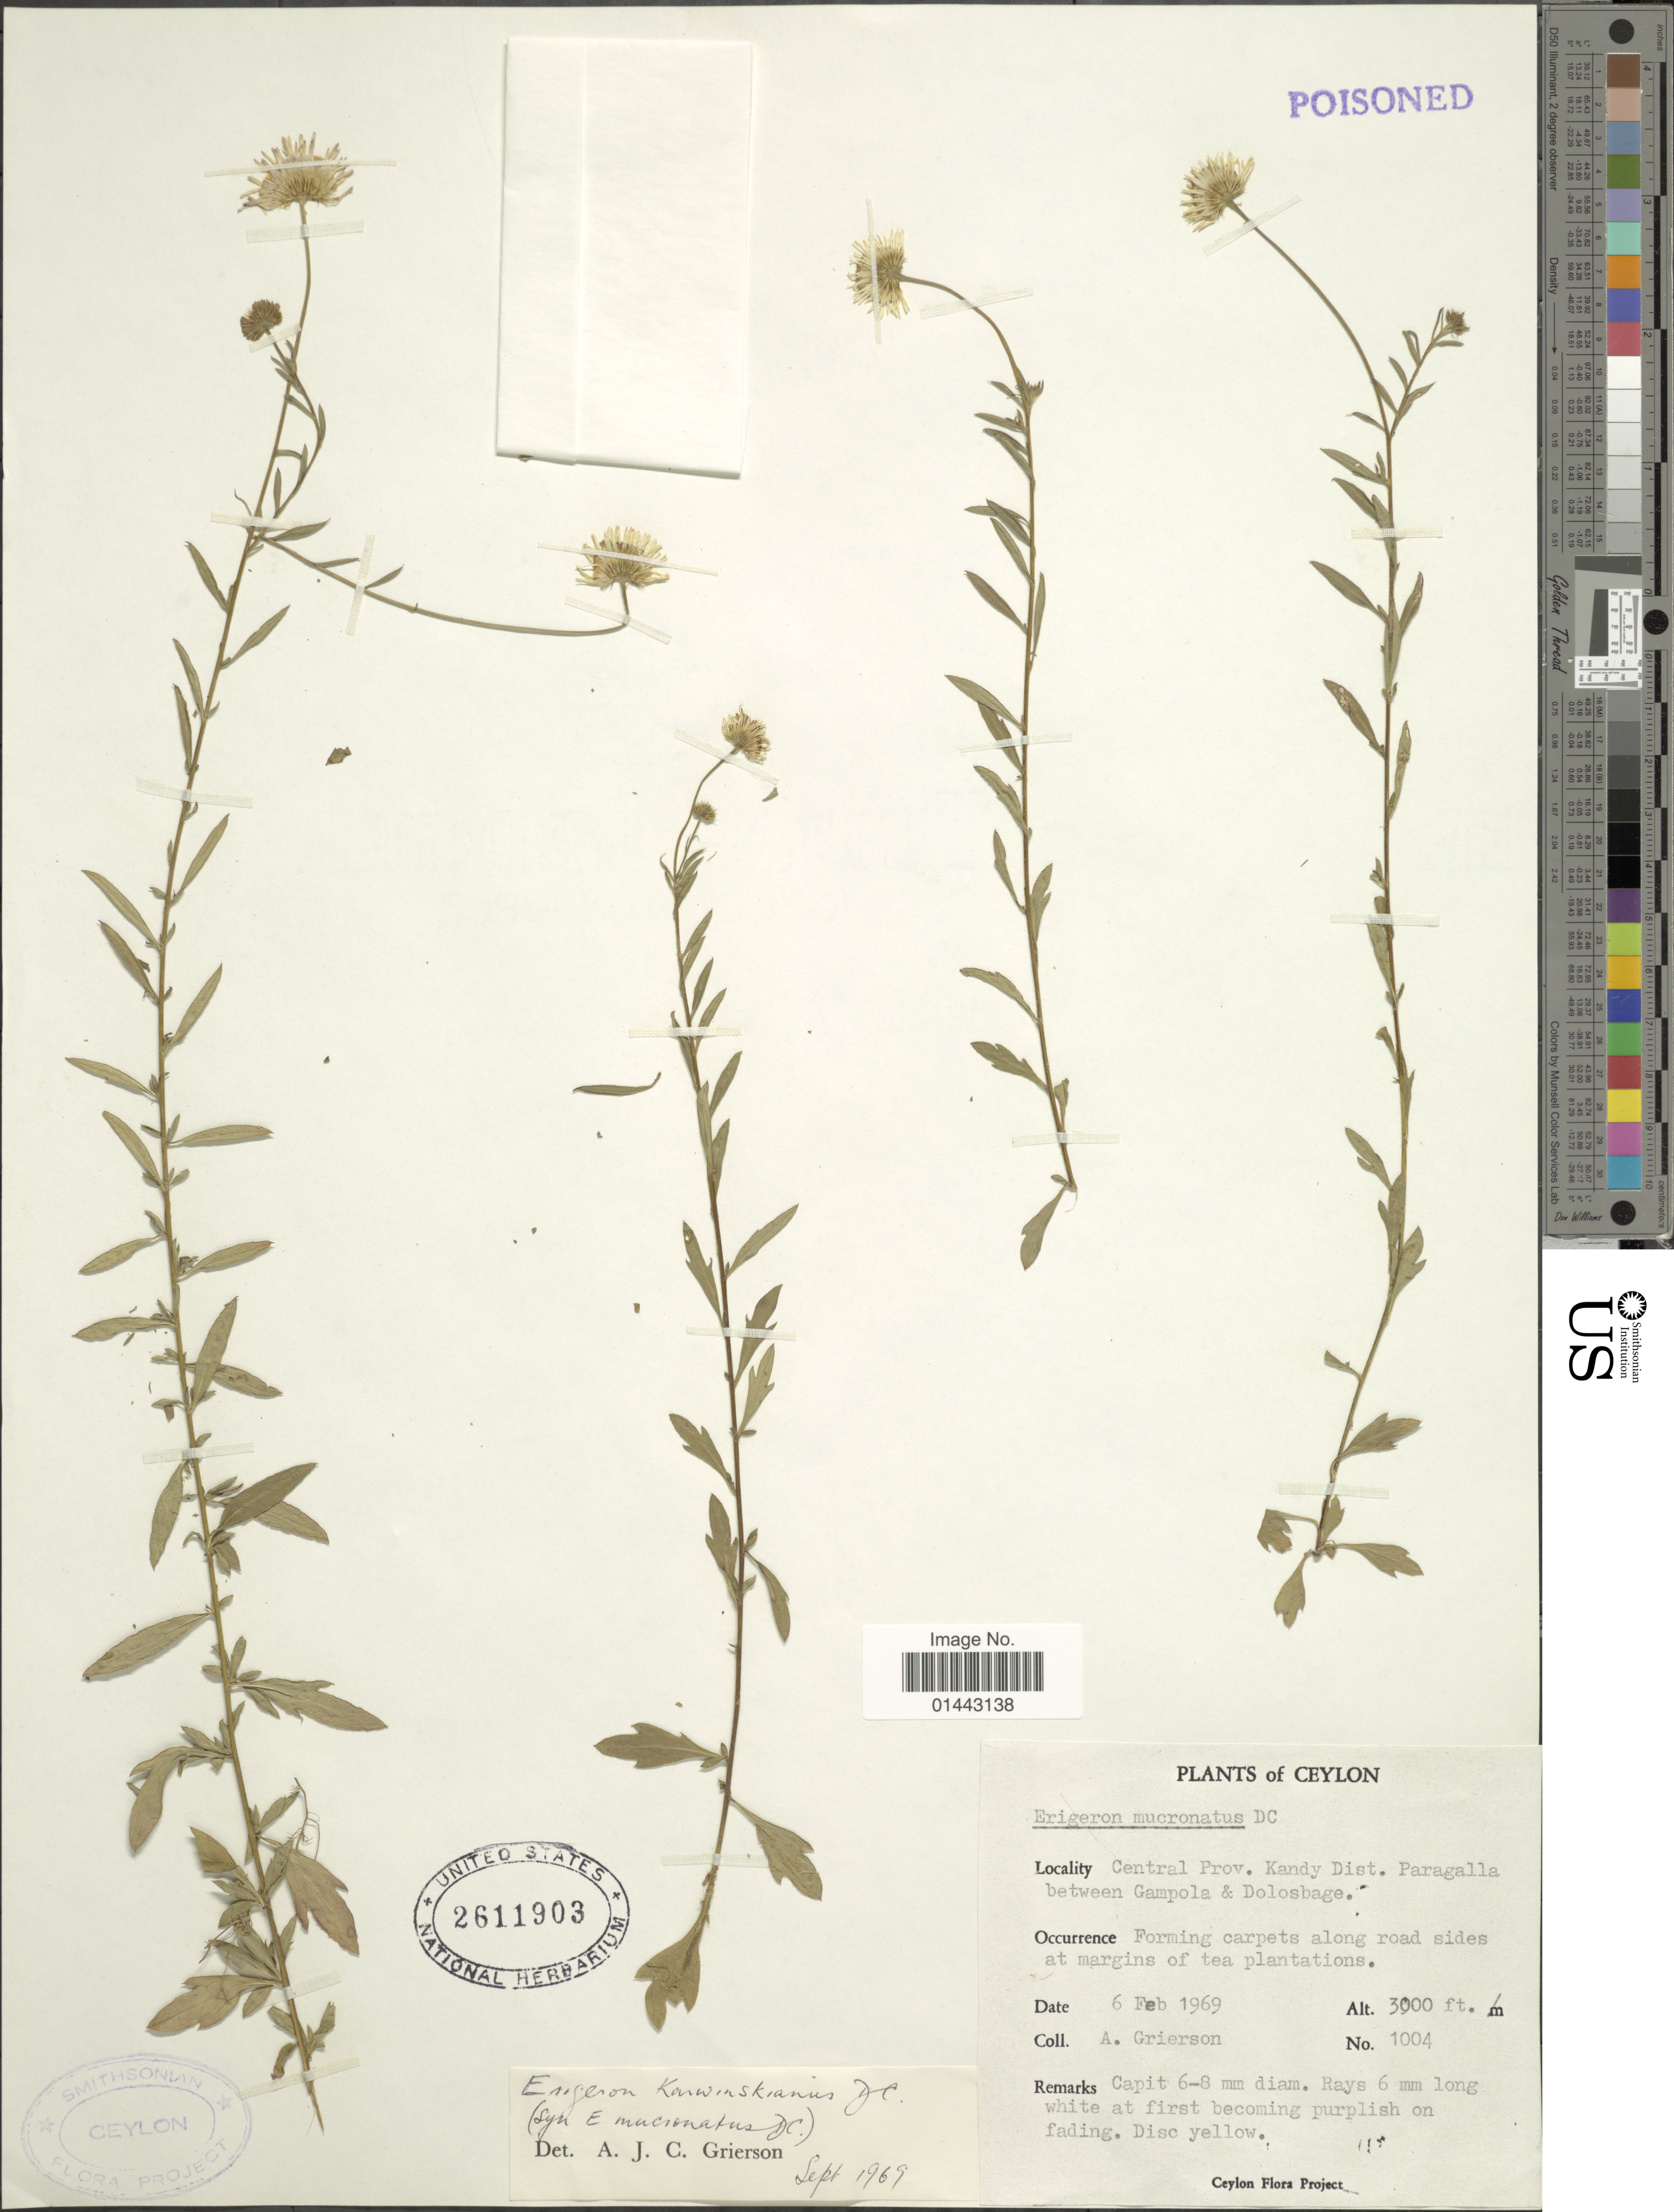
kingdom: Plantae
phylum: Tracheophyta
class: Magnoliopsida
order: Asterales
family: Asteraceae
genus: Erigeron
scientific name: Erigeron karvinskianus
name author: DC.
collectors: A. Grierson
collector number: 1004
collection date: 1969-02-06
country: Sri Lanka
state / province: Central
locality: Kandy Dist., Paragalla between Gampola & Dolosbage, forming carpets along road sides at margins of tea plantations.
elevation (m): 914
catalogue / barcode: US 2611903